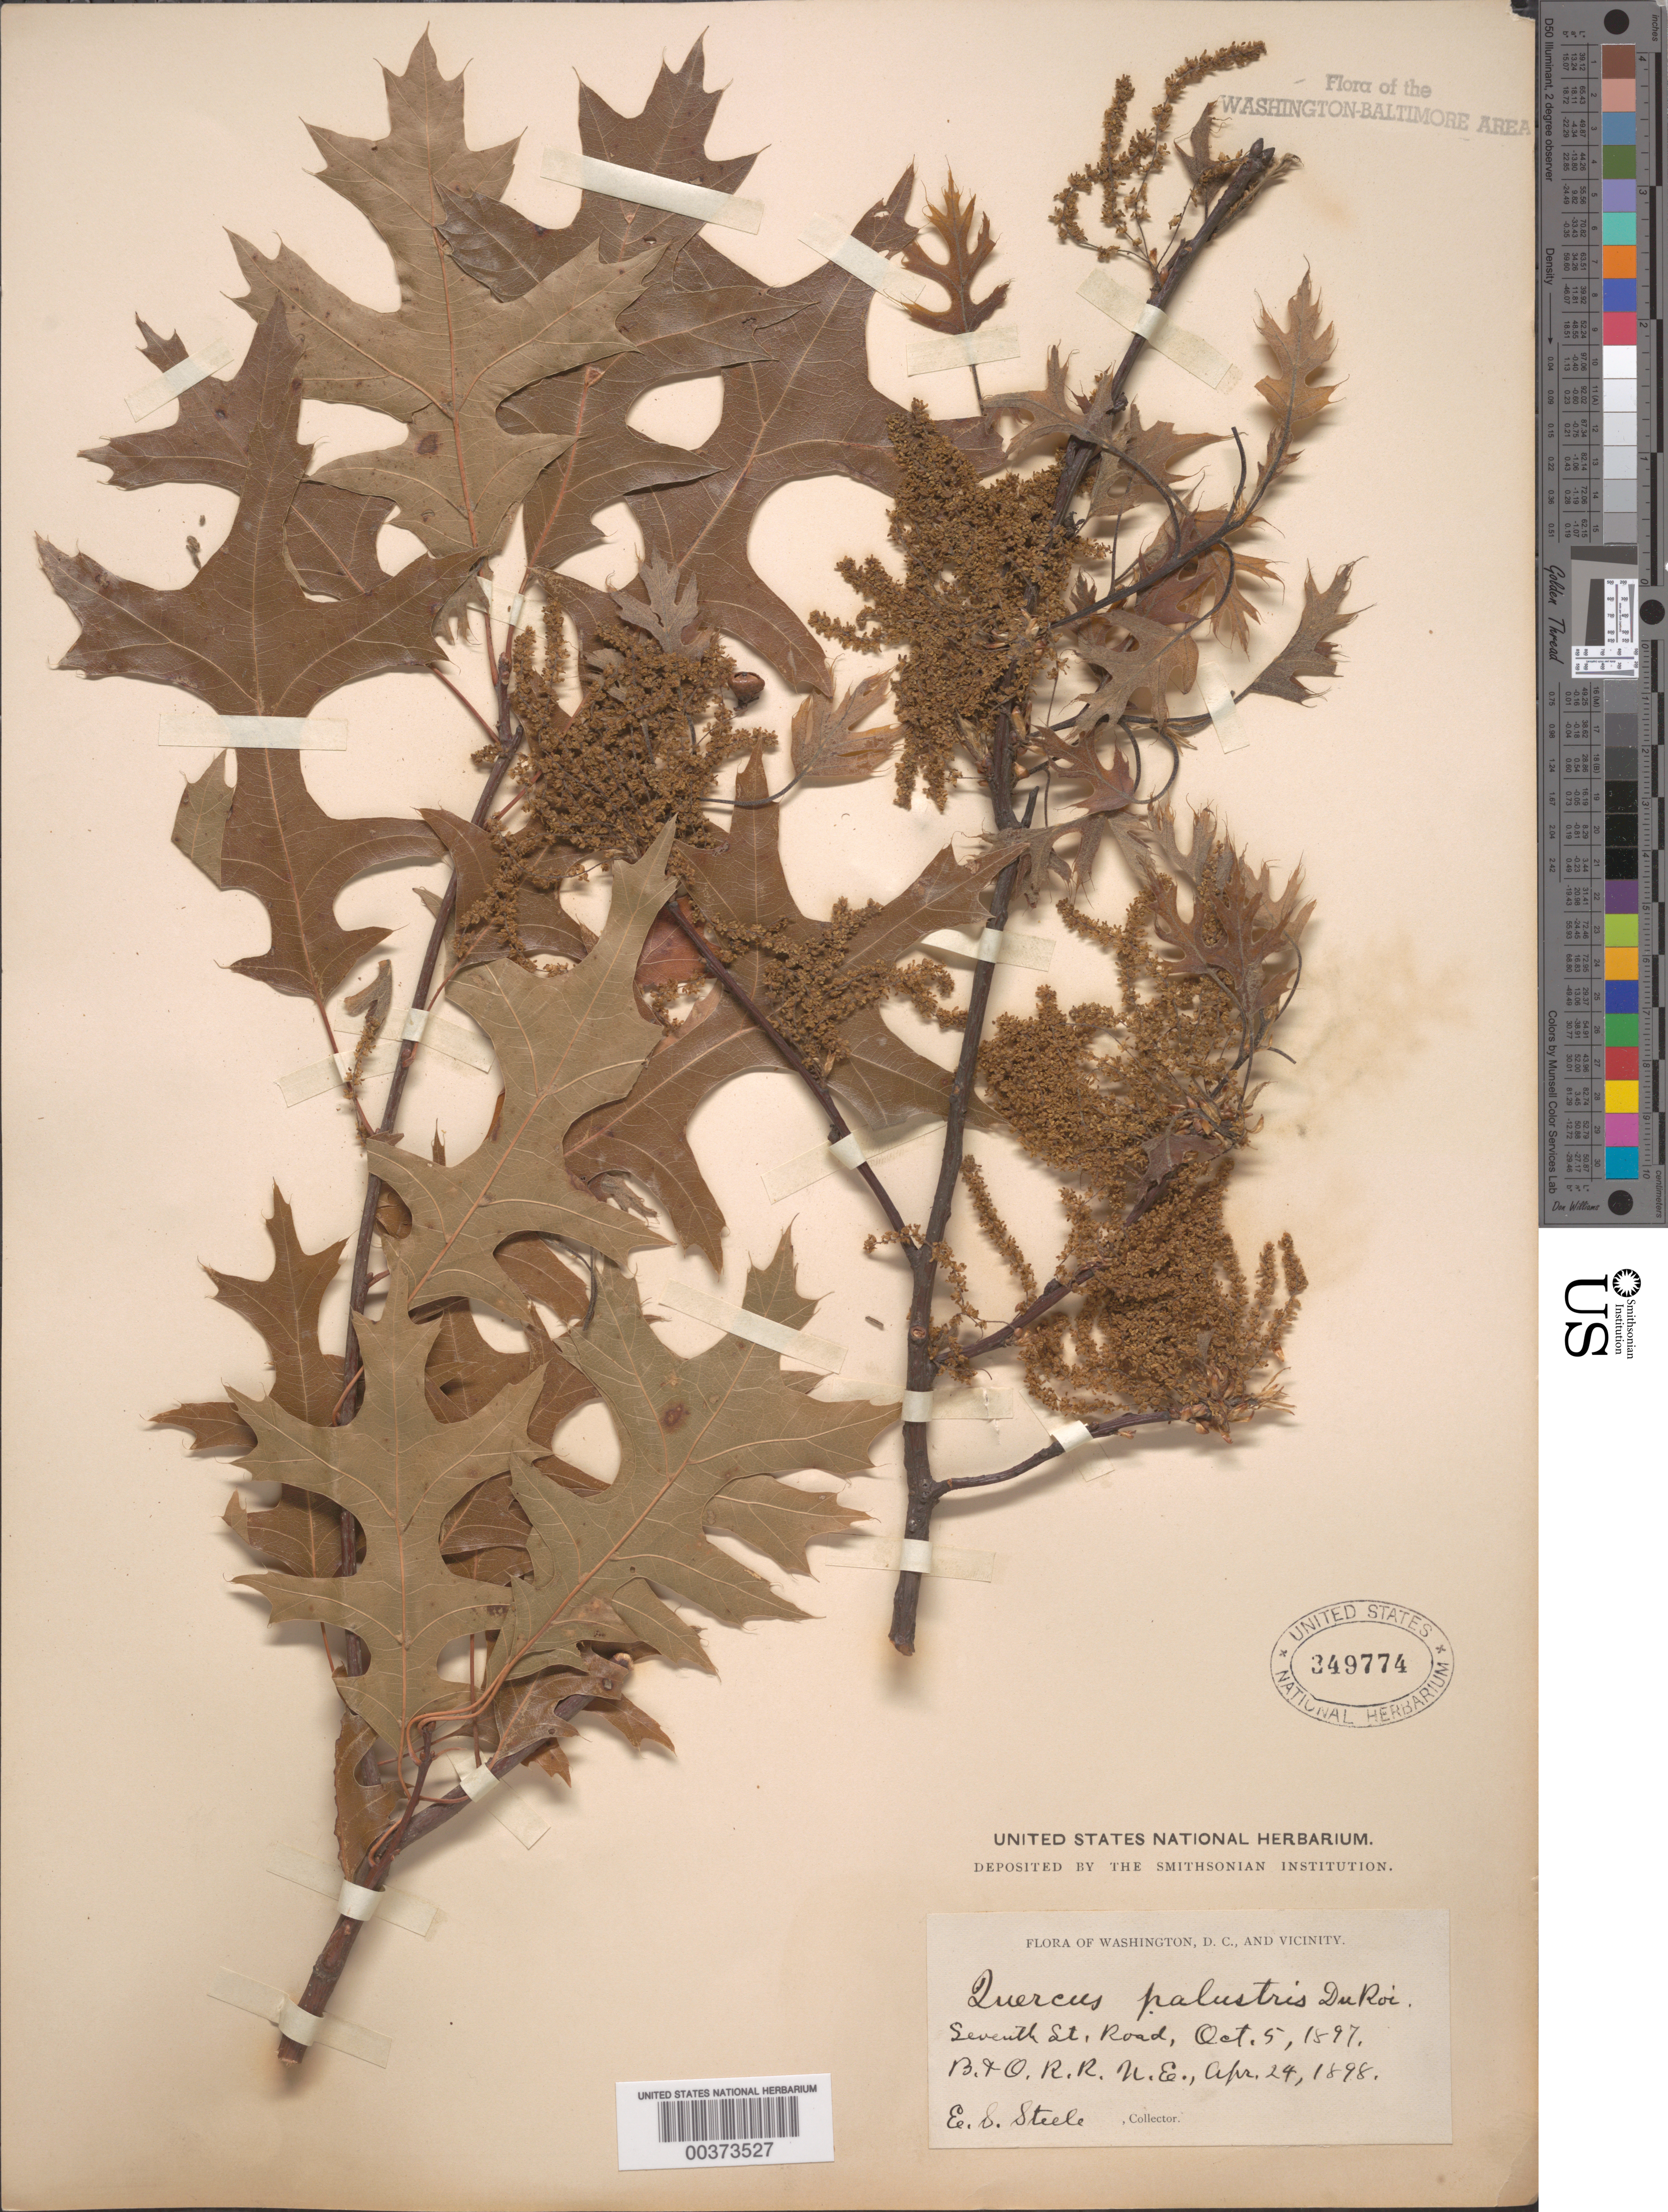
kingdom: Plantae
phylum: Tracheophyta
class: Magnoliopsida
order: Fagales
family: Fagaceae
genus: Quercus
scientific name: Quercus palustris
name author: Münchh.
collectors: E. Steele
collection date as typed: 05 Oct 1897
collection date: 1897-10-05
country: United States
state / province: District of Columbia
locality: Seventh St. road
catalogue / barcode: US 349774